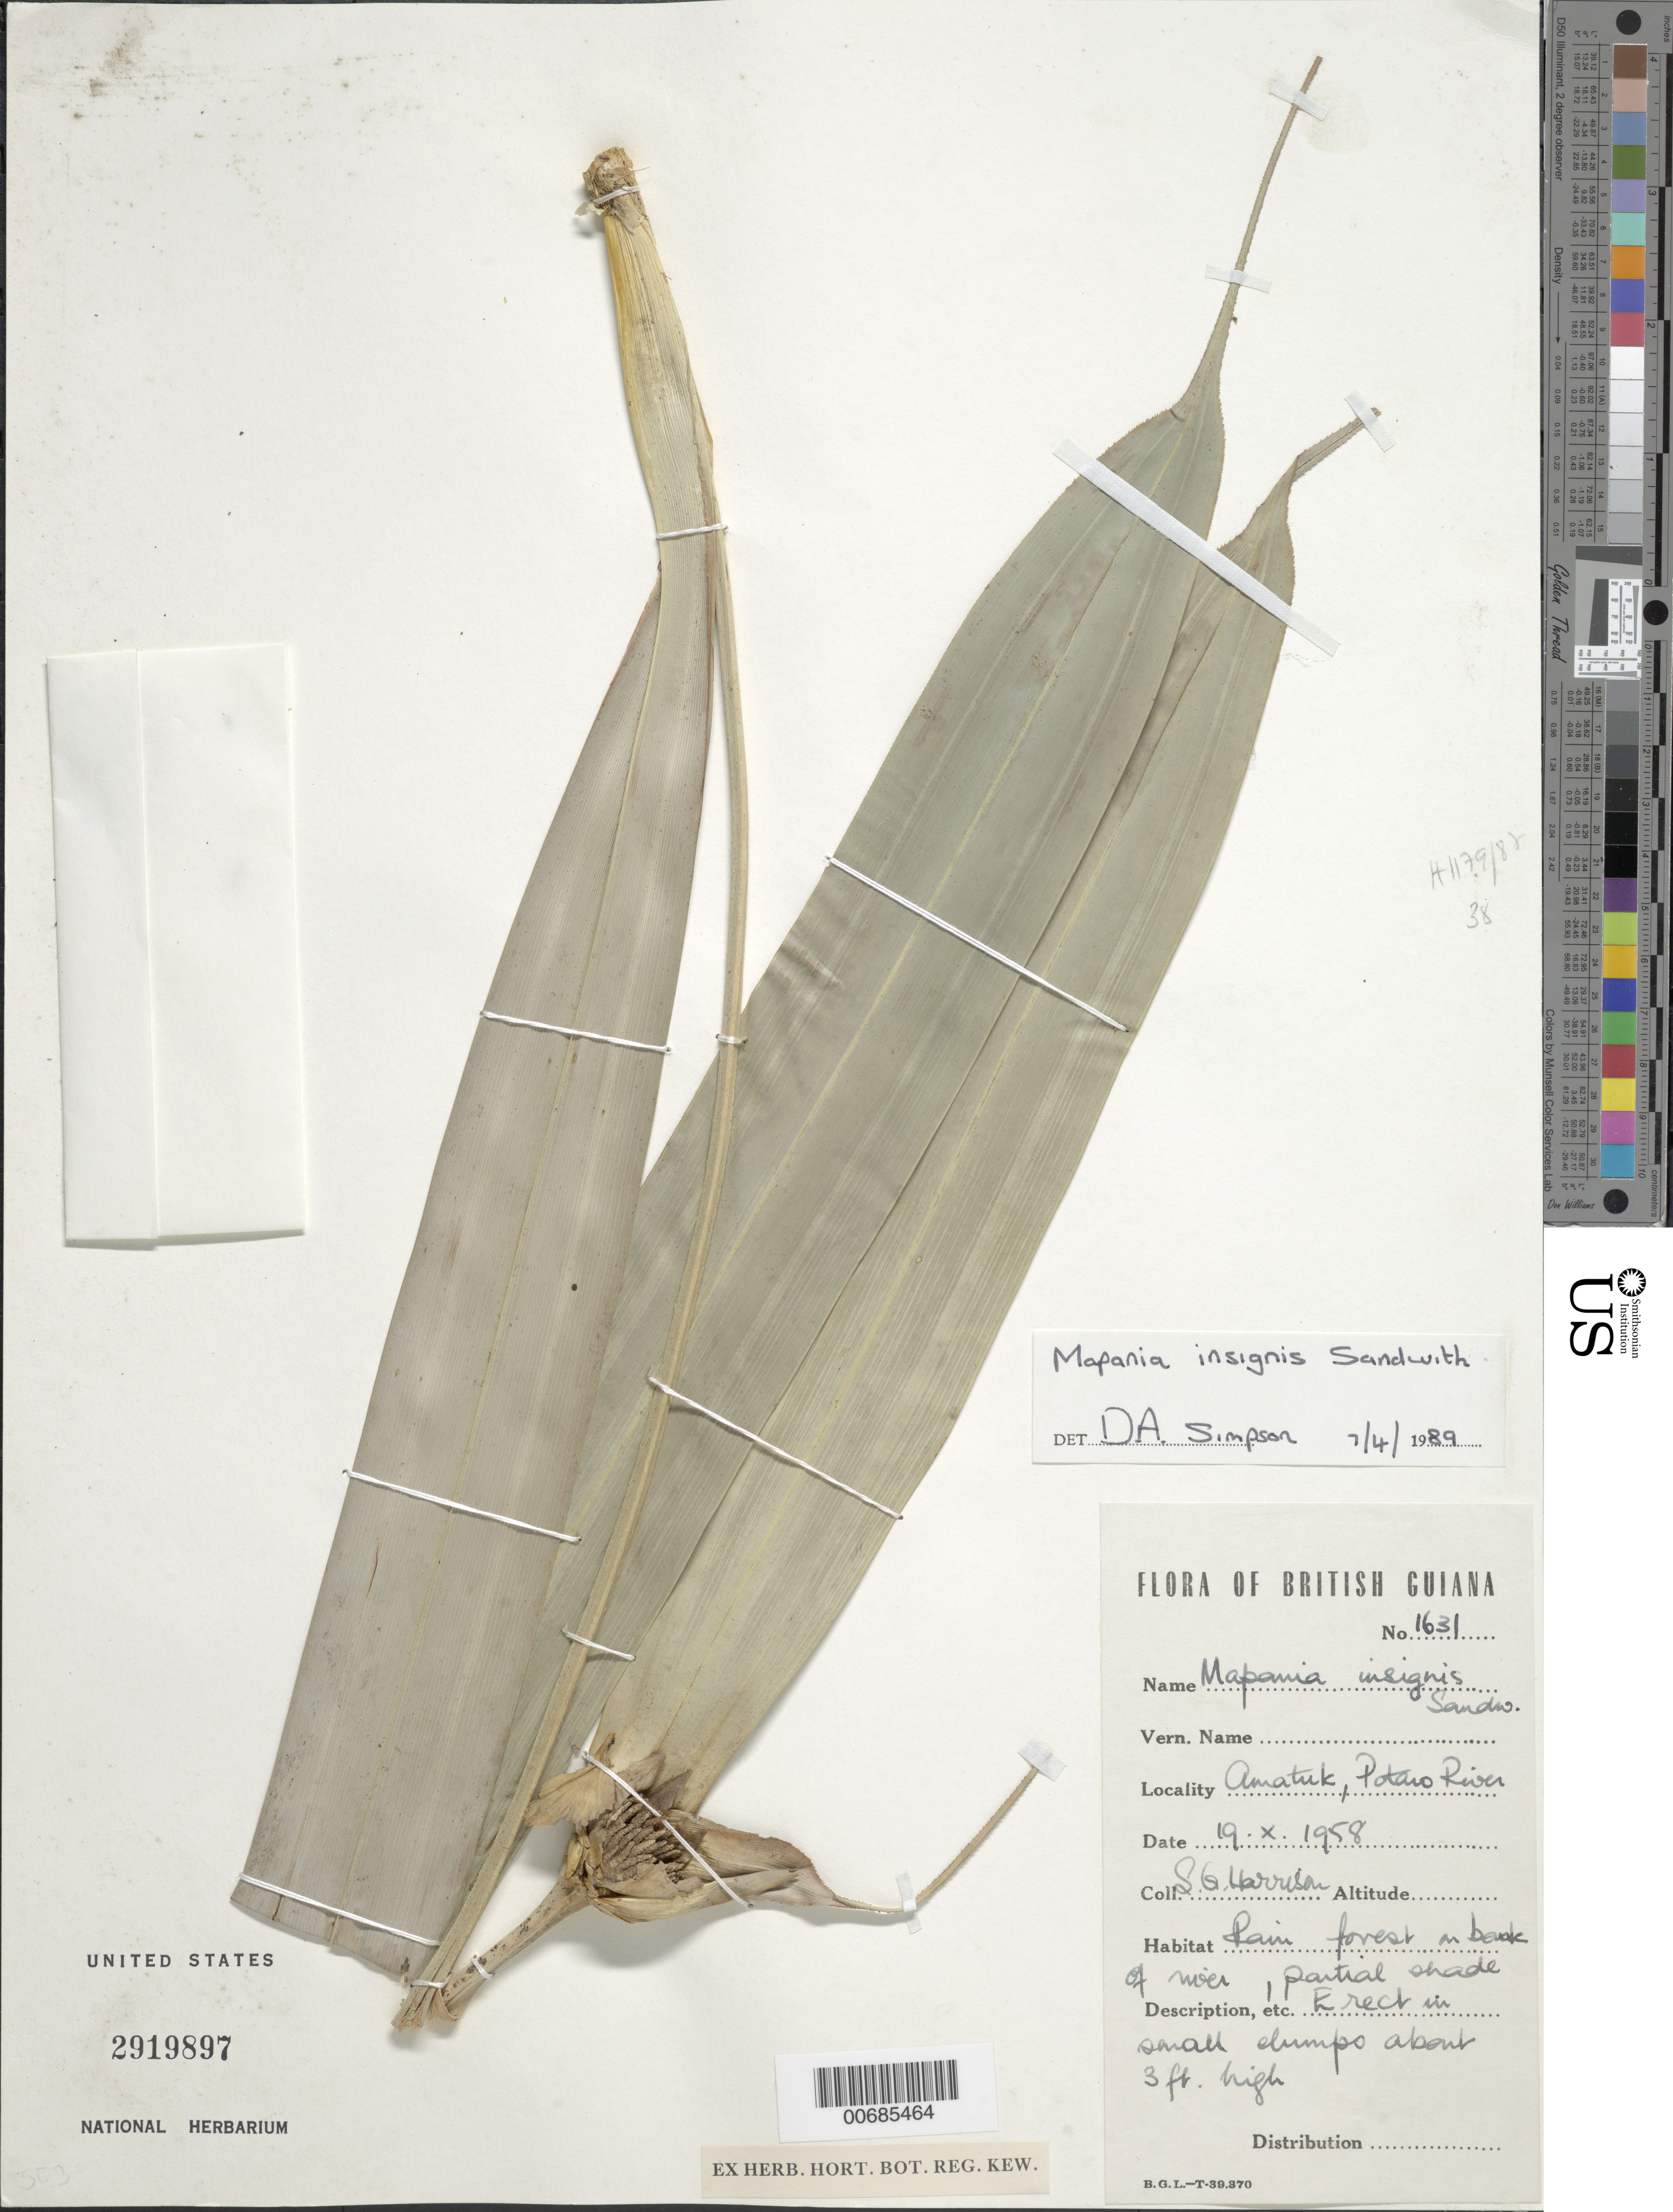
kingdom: Plantae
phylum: Tracheophyta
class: Liliopsida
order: Poales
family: Cyperaceae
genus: Mapania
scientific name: Mapania insignis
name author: Sandwith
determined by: Simpson, D. A.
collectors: S. G. Harrison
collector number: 1631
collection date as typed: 19-Oct-58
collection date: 1958-10-19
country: Guyana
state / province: Potaro-Siparuni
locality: Amatuk, Potaro River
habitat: Rain forest on bank of river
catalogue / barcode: US 2919897